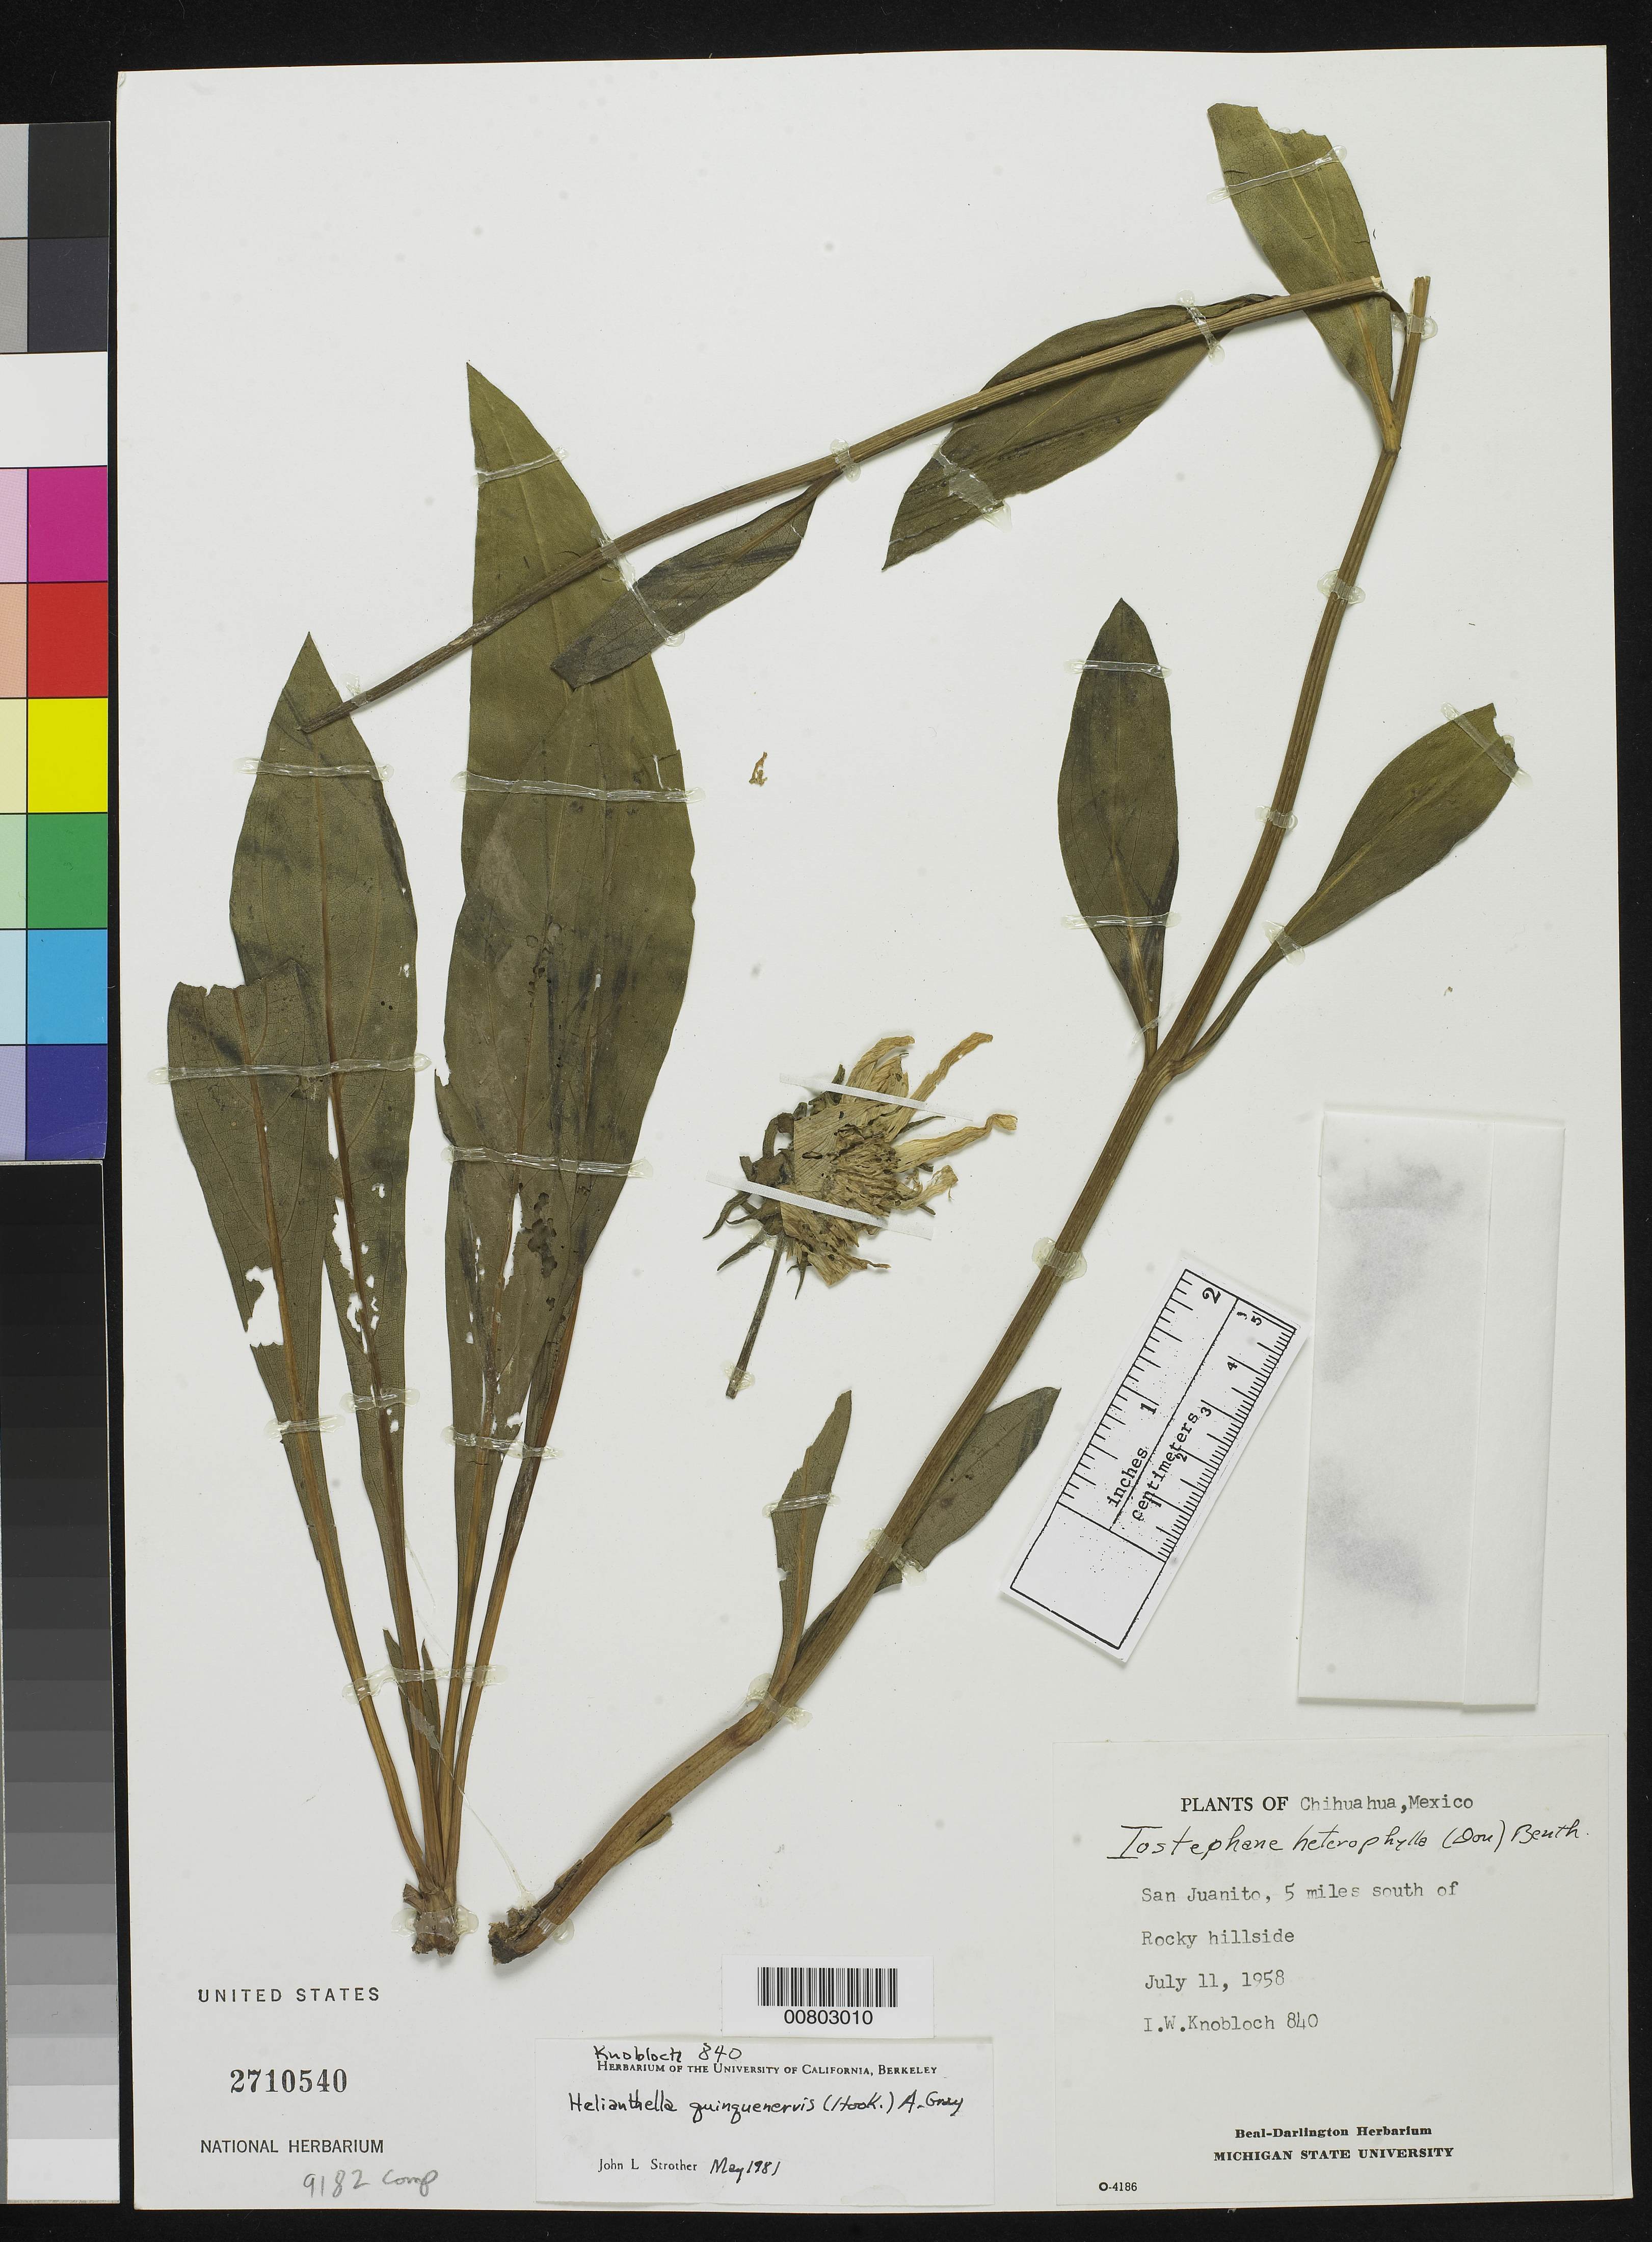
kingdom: Plantae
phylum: Tracheophyta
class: Magnoliopsida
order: Asterales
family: Asteraceae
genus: Iostephane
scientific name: Iostephane heterophylla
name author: (Cav.) Benth. ex Hemsl.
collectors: I. W. Knobloch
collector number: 840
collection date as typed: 11 Jul 1958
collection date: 1958-07-11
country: Mexico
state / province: Chihuahua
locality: San Juanito, 5 miles south of Rocky hillside, Chihuahua.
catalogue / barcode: US 2710540